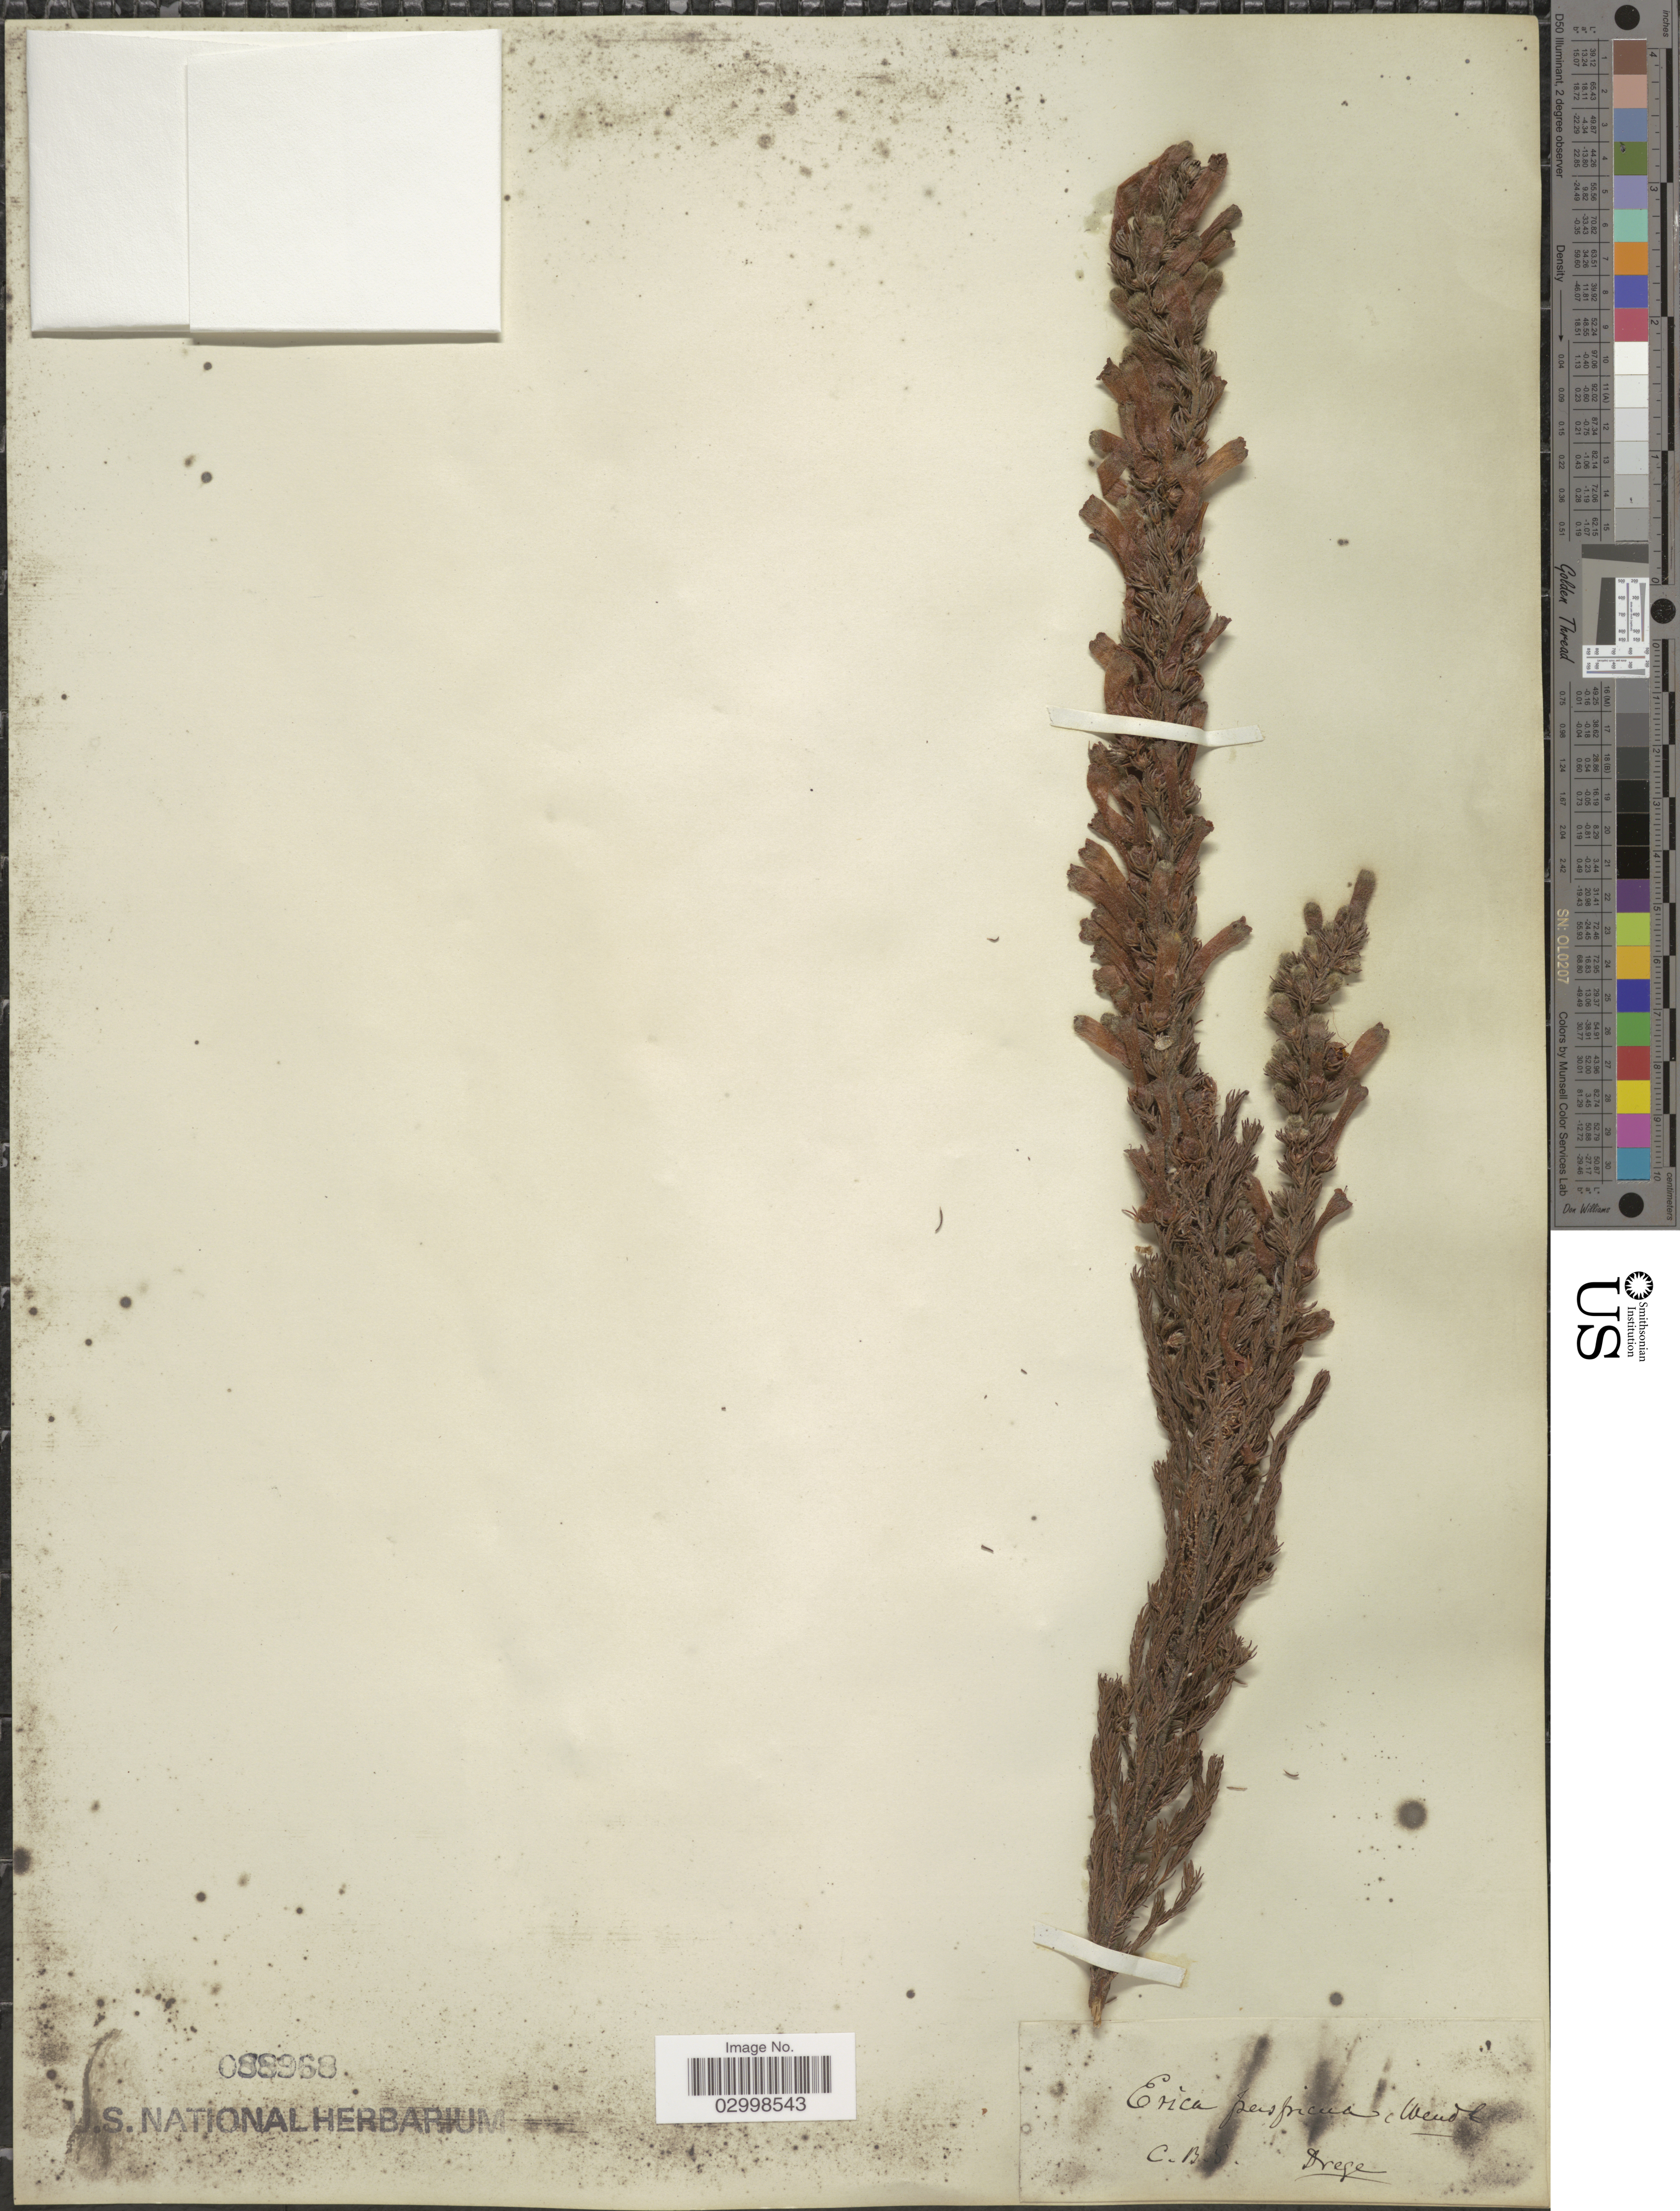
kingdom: Plantae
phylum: Tracheophyta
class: Magnoliopsida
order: Ericales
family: Ericaceae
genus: Erica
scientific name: Erica perspicua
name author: J.C. Wendl.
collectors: Drege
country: South Africa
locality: C. B. S.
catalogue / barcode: US 88968